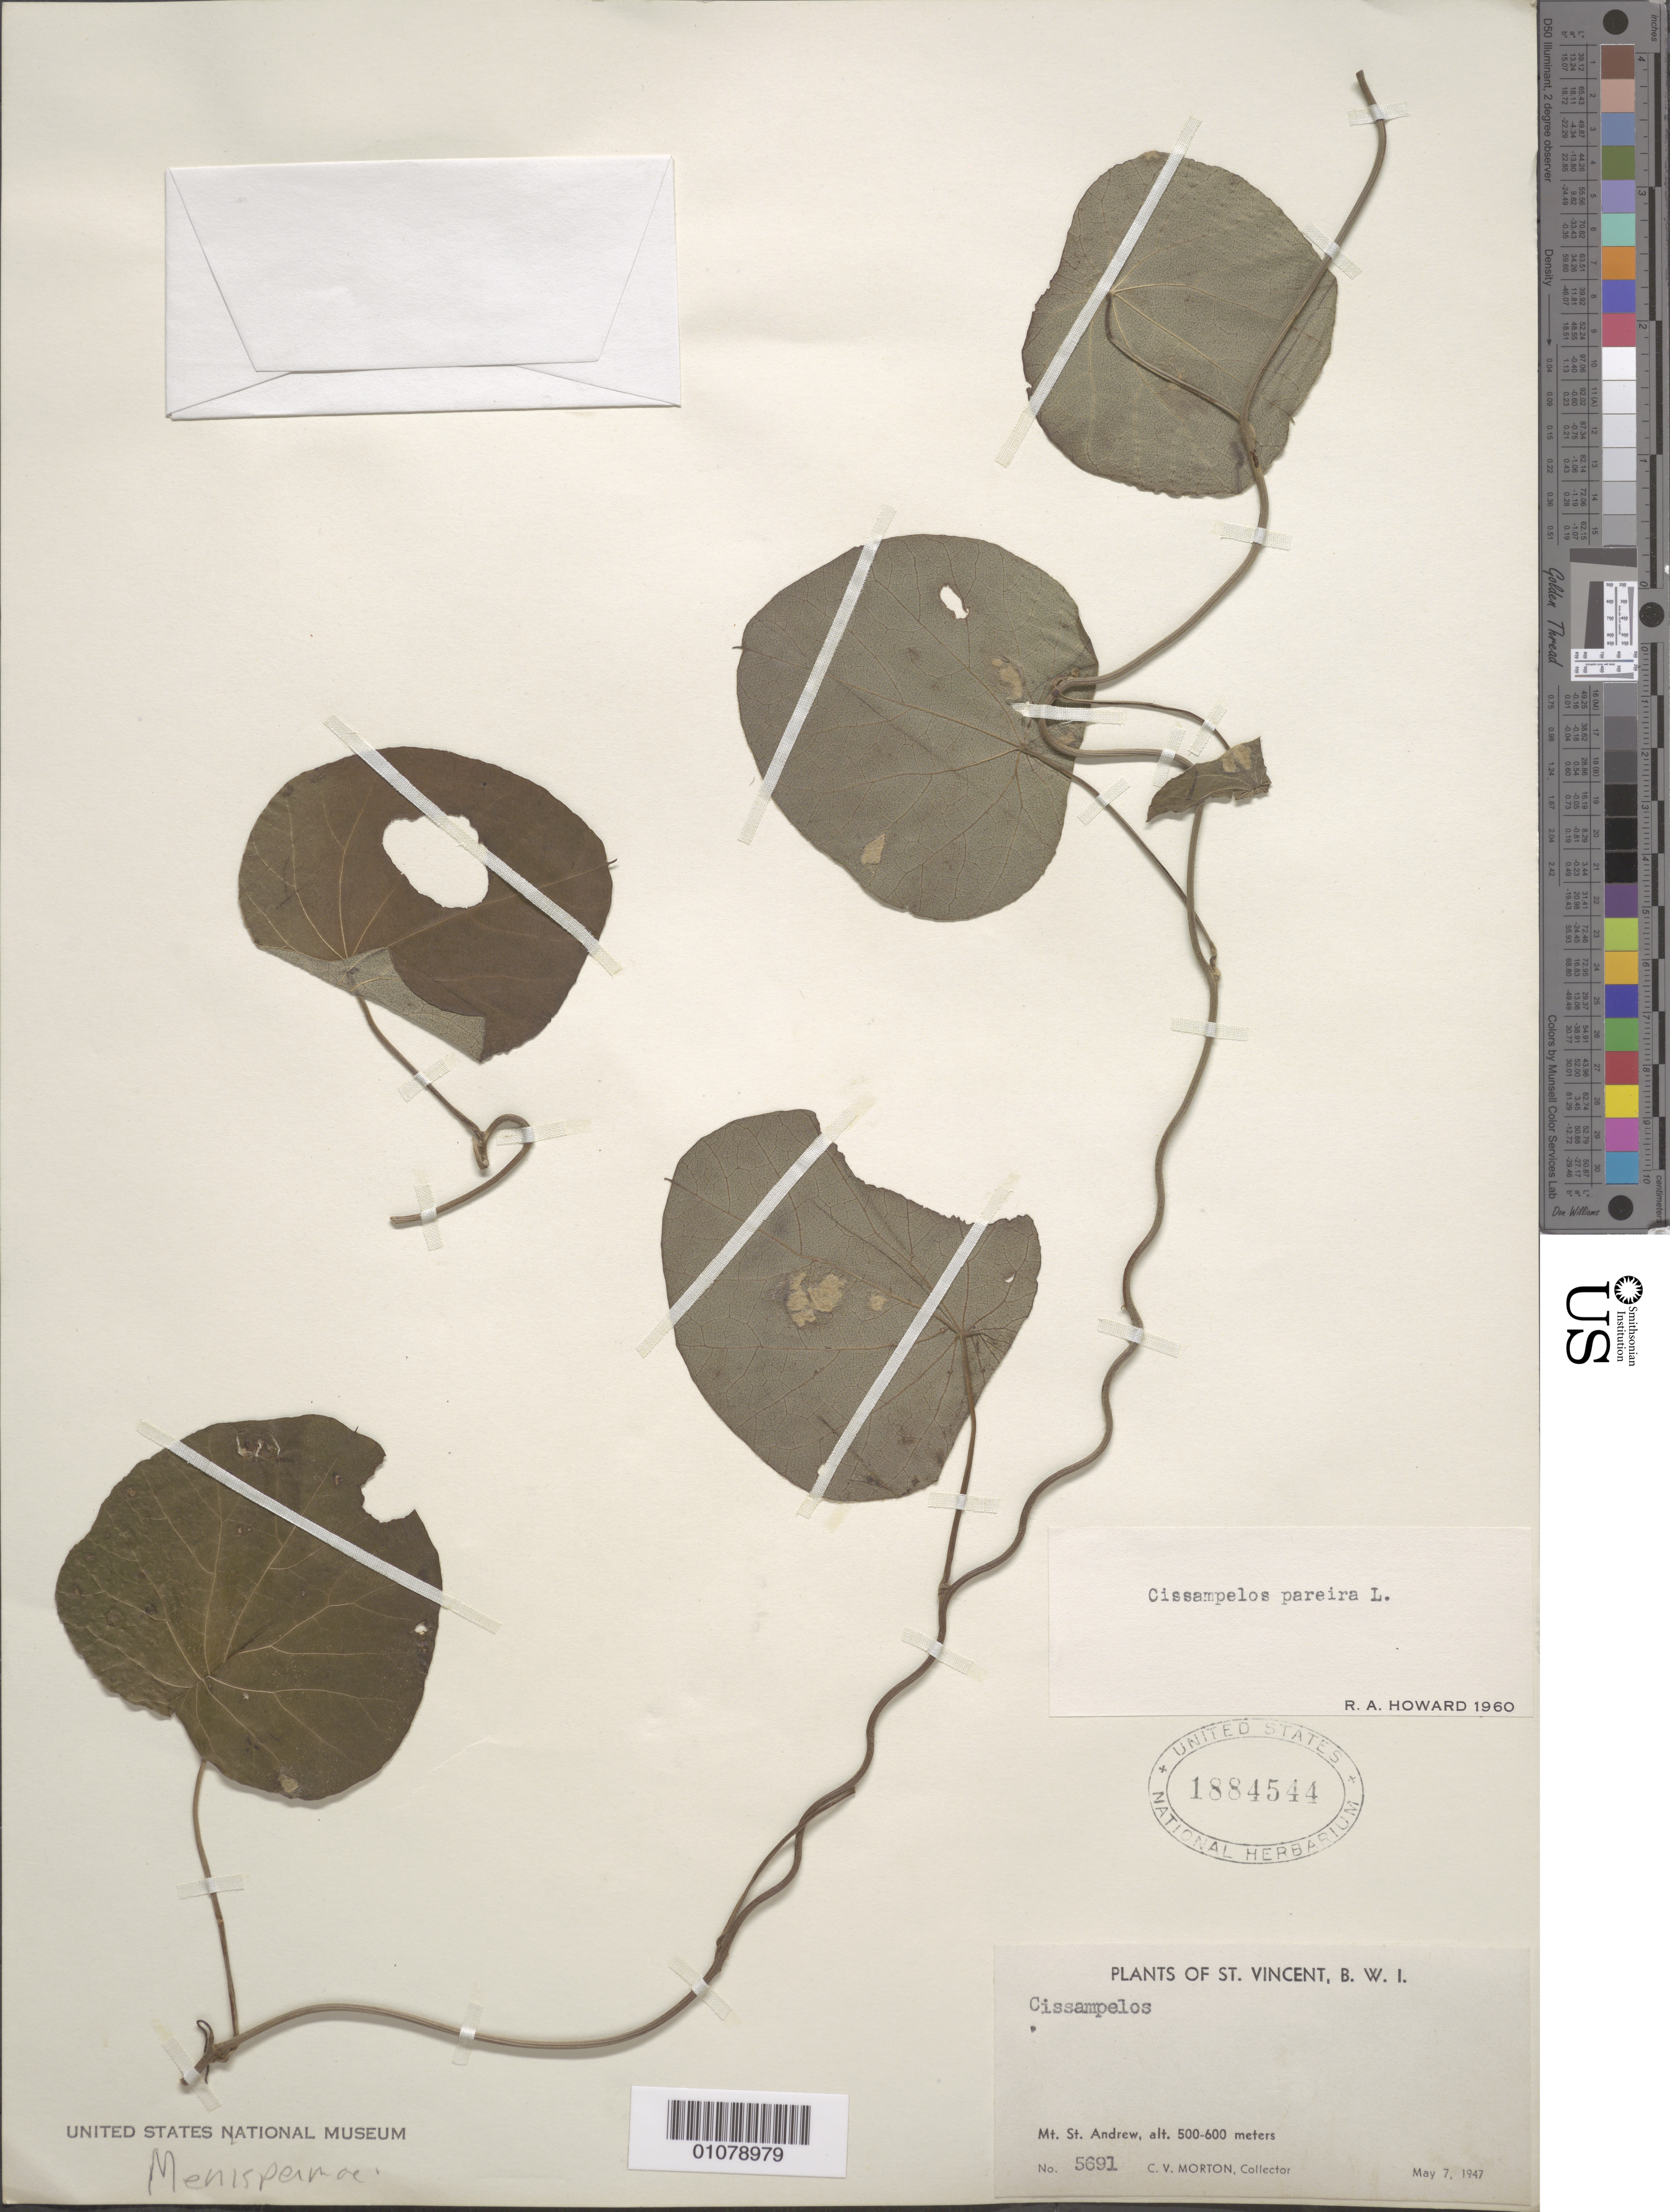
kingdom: Plantae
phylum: Tracheophyta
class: Magnoliopsida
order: Ranunculales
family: Menispermaceae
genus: Cissampelos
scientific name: Cissampelos pareira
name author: L.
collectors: C. V. Morton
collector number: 5691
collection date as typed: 07 May 1947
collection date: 1947-05-07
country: St. Vincent - Grenadines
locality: Mt. St Andrew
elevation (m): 500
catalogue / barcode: US 1884544